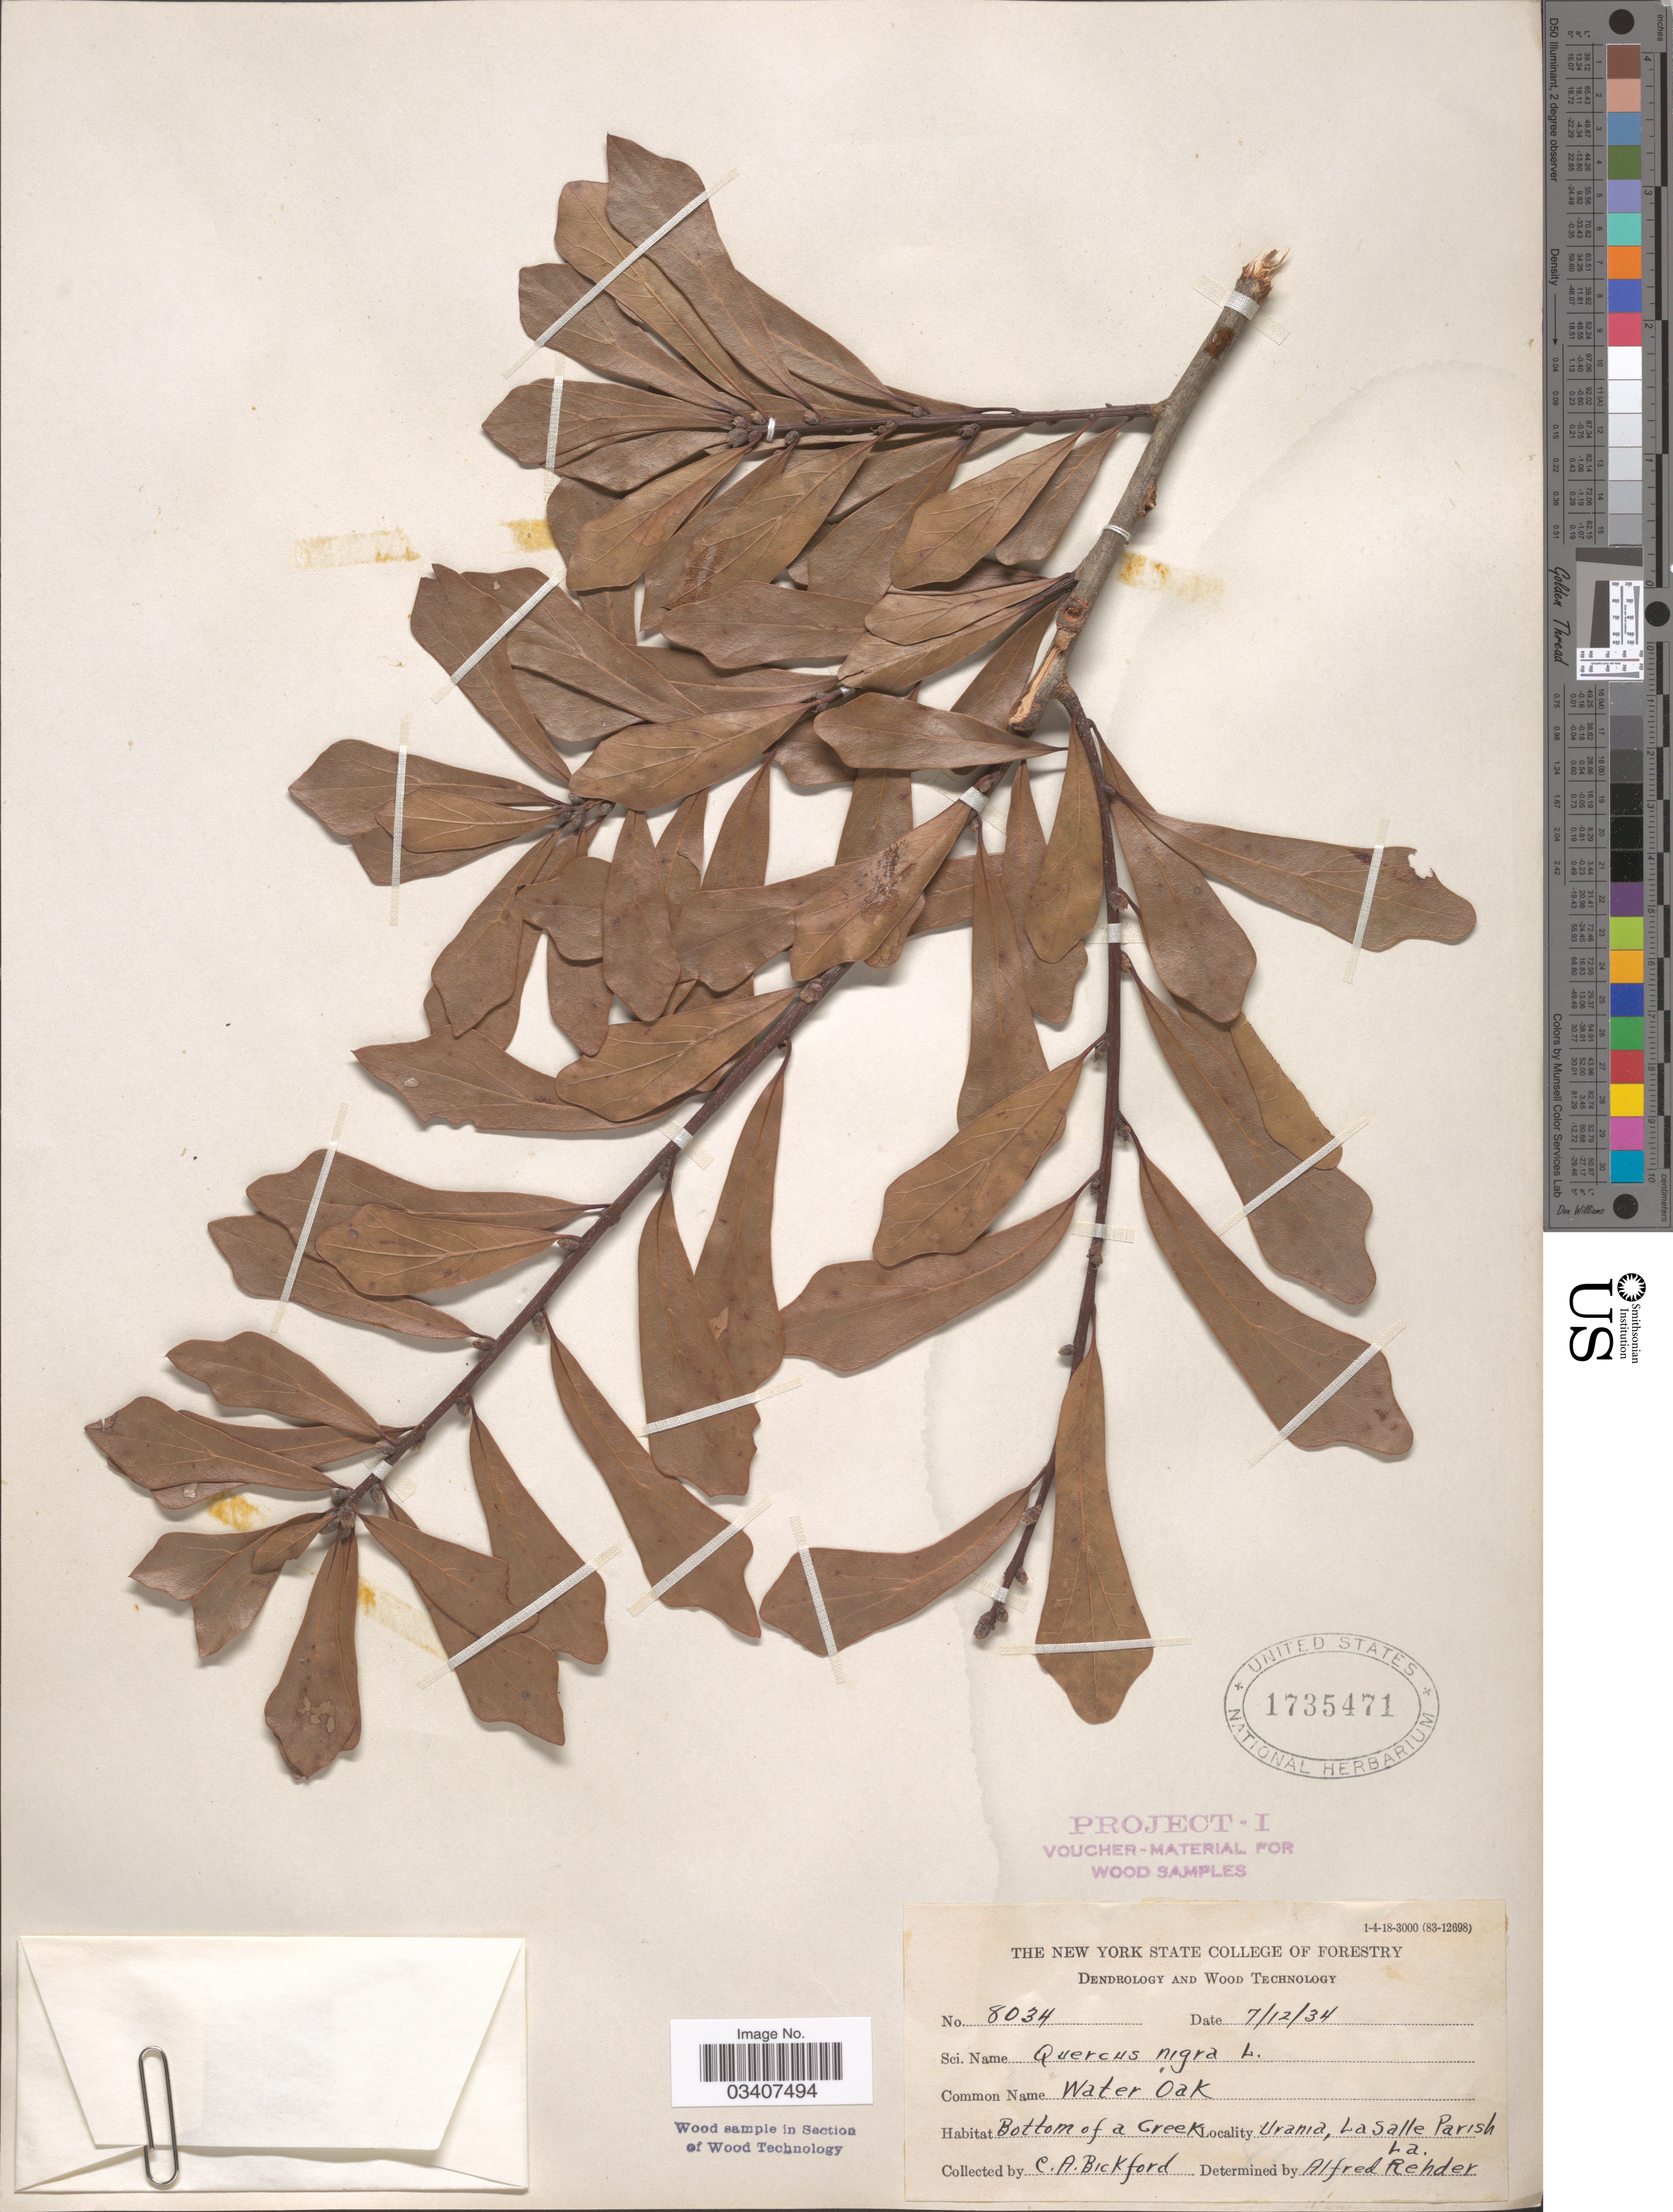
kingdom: Plantae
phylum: Tracheophyta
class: Magnoliopsida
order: Fagales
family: Fagaceae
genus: Quercus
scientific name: Quercus nigra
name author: L.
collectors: C. Bickford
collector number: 8034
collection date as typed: Transcribed d/m/y: 12/7/34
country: United States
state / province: Louisiana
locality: Bottom of a Creek, Urania, La Salle Parish.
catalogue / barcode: US 1735471